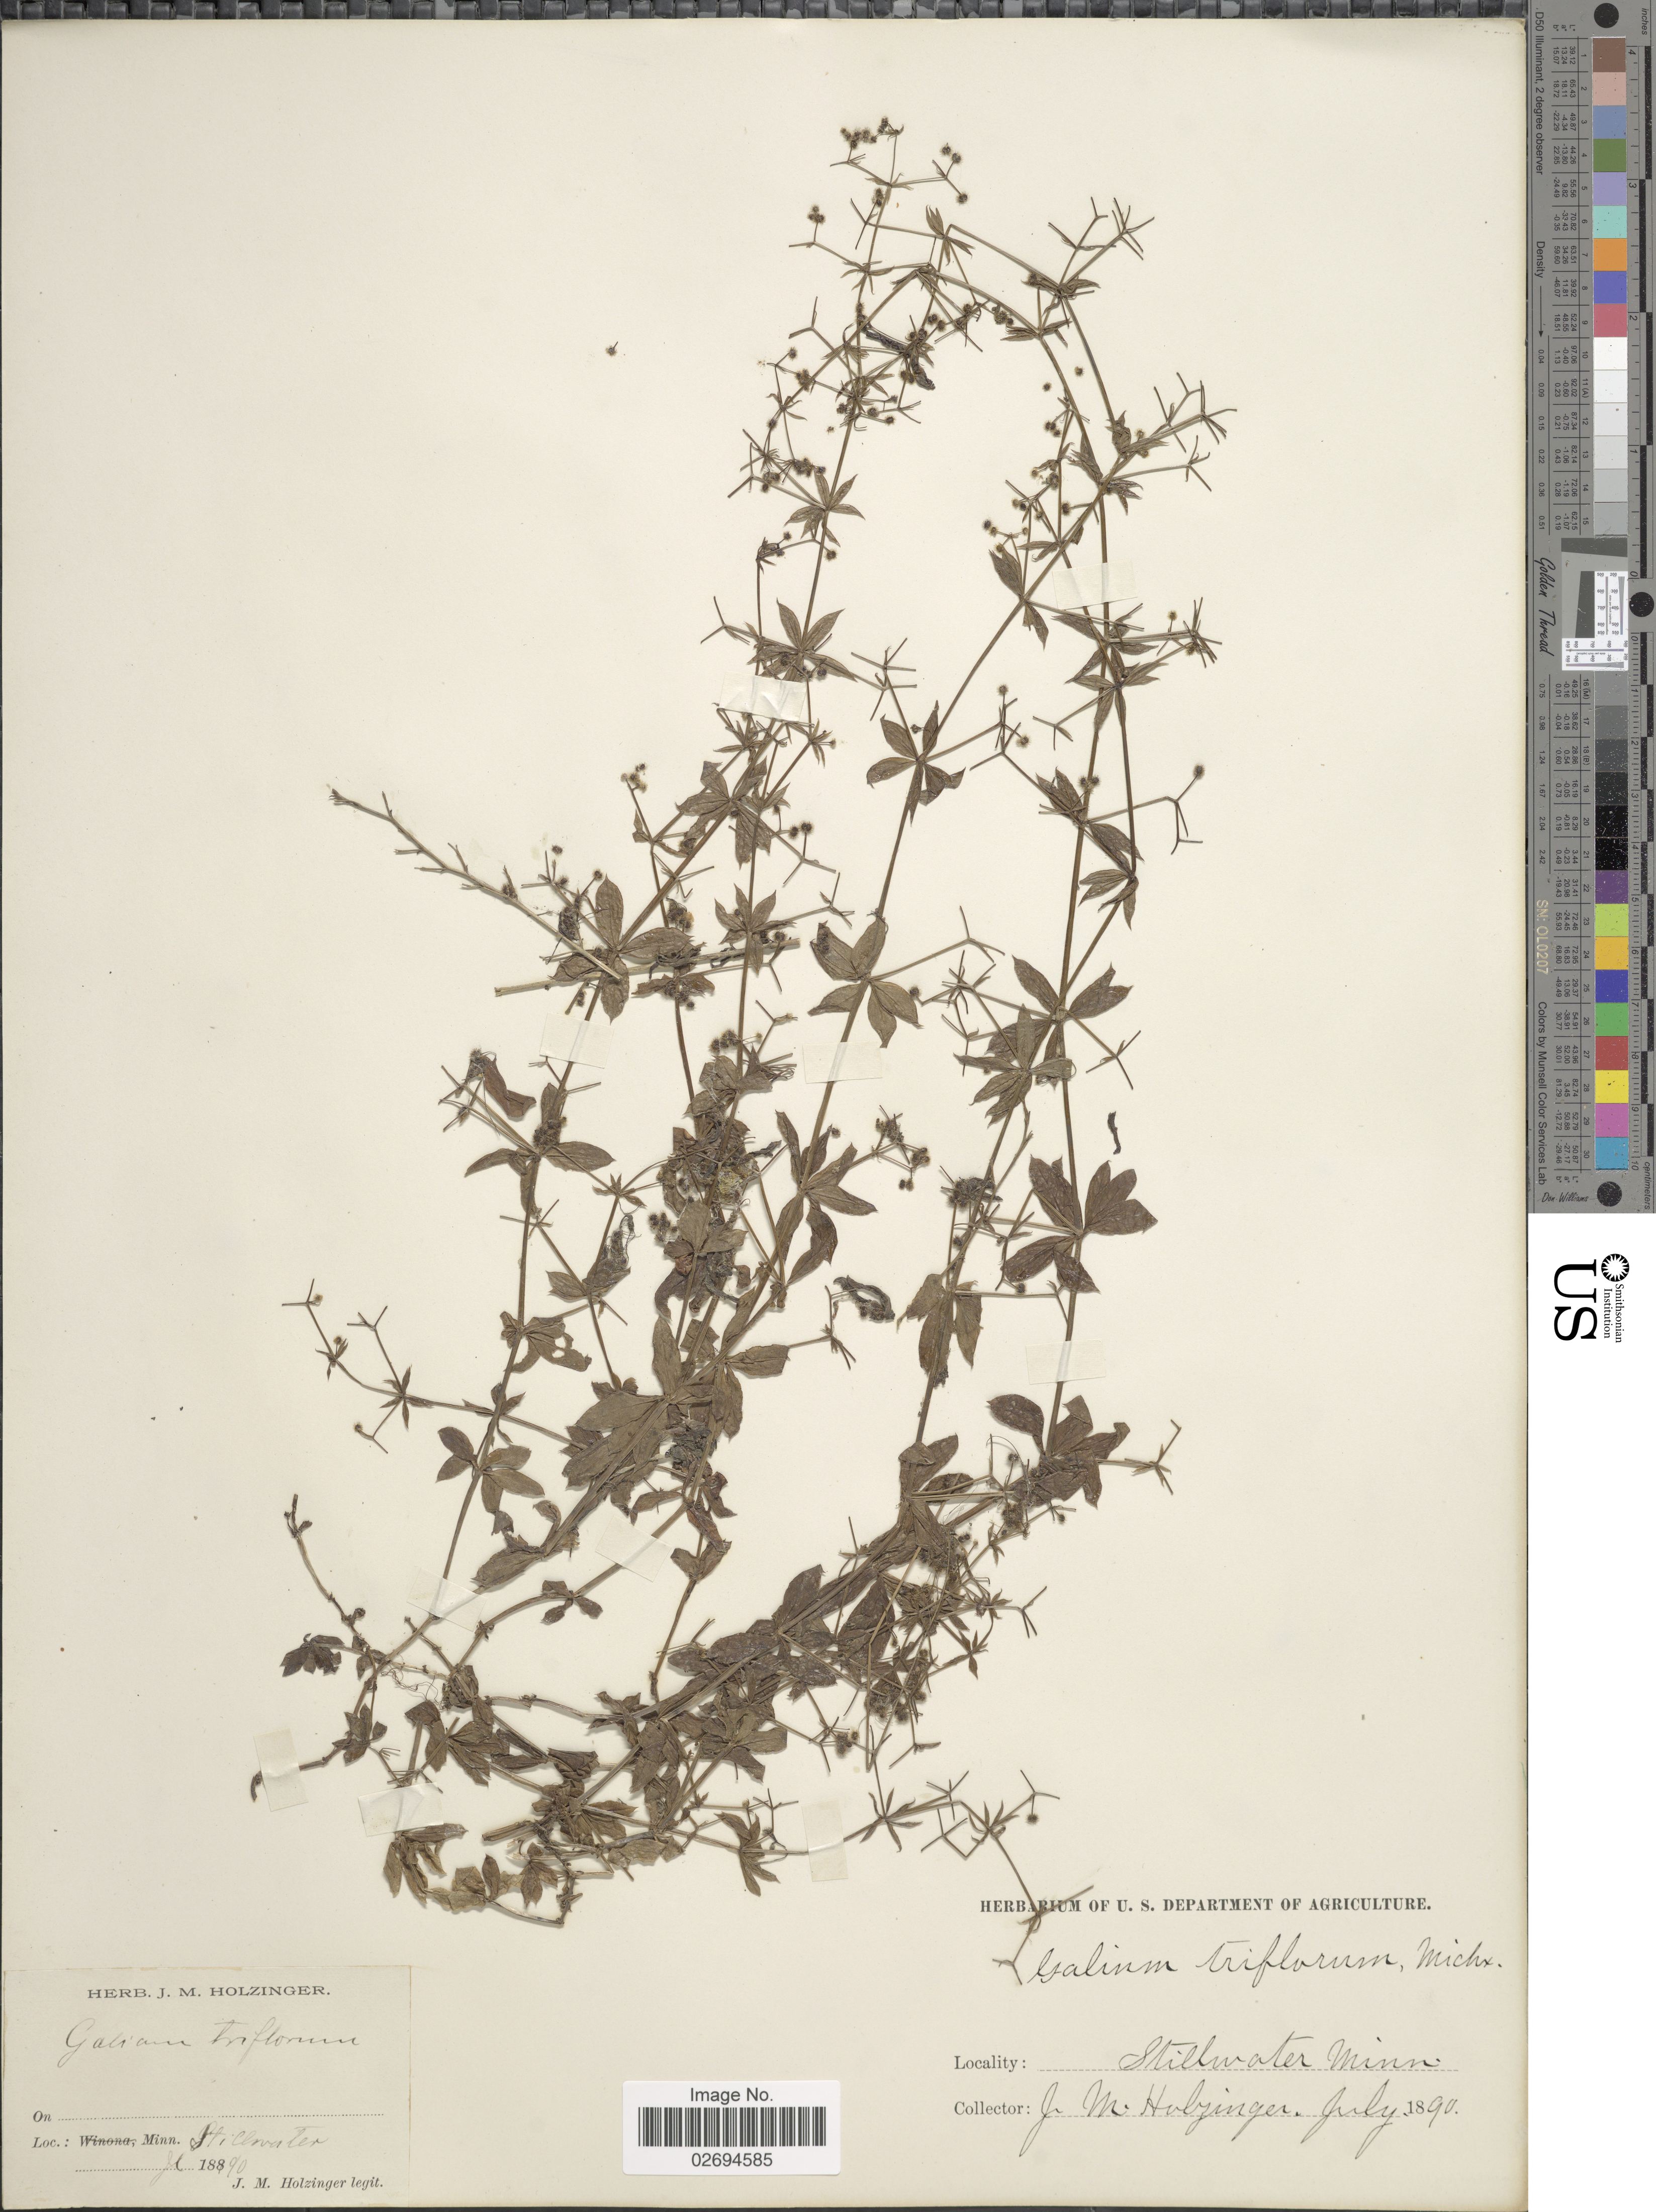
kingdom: Plantae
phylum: Tracheophyta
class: Magnoliopsida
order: Gentianales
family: Rubiaceae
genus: Galium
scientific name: Galium triflorum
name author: Michx.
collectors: J. M. Holzinger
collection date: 1890-07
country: United States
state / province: Minnesota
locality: Stillwater